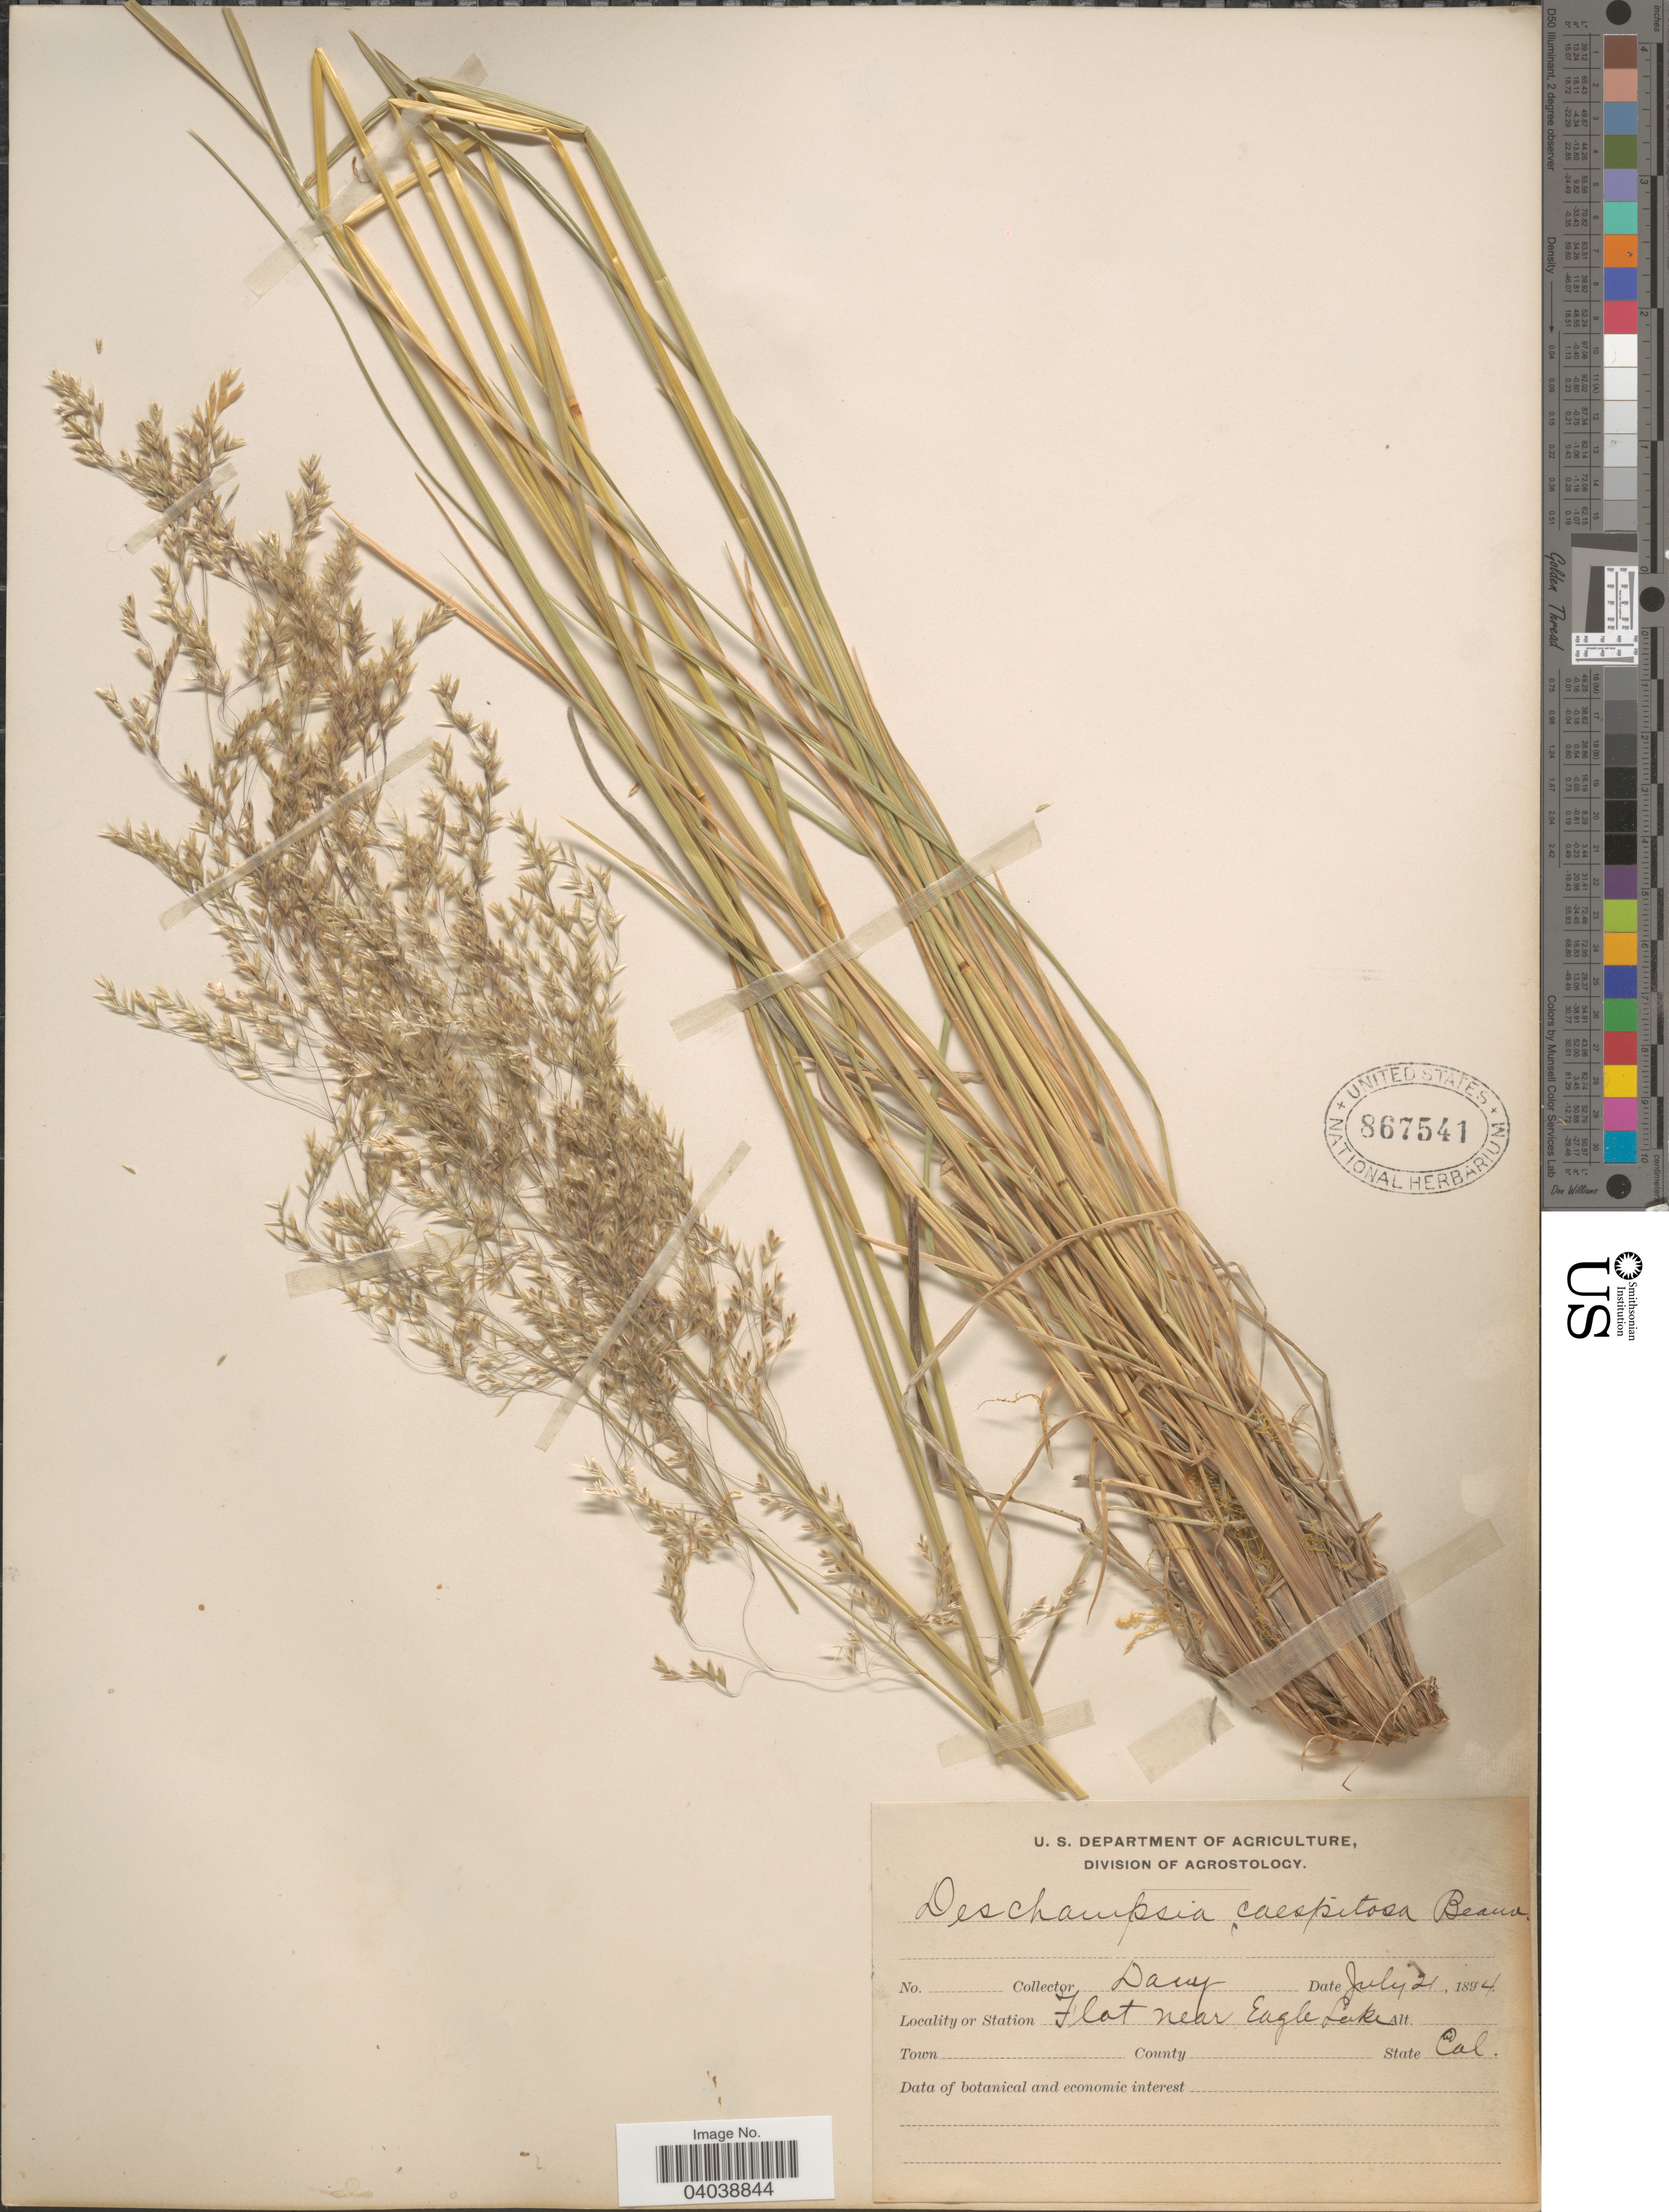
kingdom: Plantae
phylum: Tracheophyta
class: Liliopsida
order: Poales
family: Poaceae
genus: Deschampsia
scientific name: Deschampsia cespitosa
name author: (L.) P. Beauv.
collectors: Davy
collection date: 1894-07-21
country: United States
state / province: California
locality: Station Flat near Eagle Lake.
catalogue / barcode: US 867541